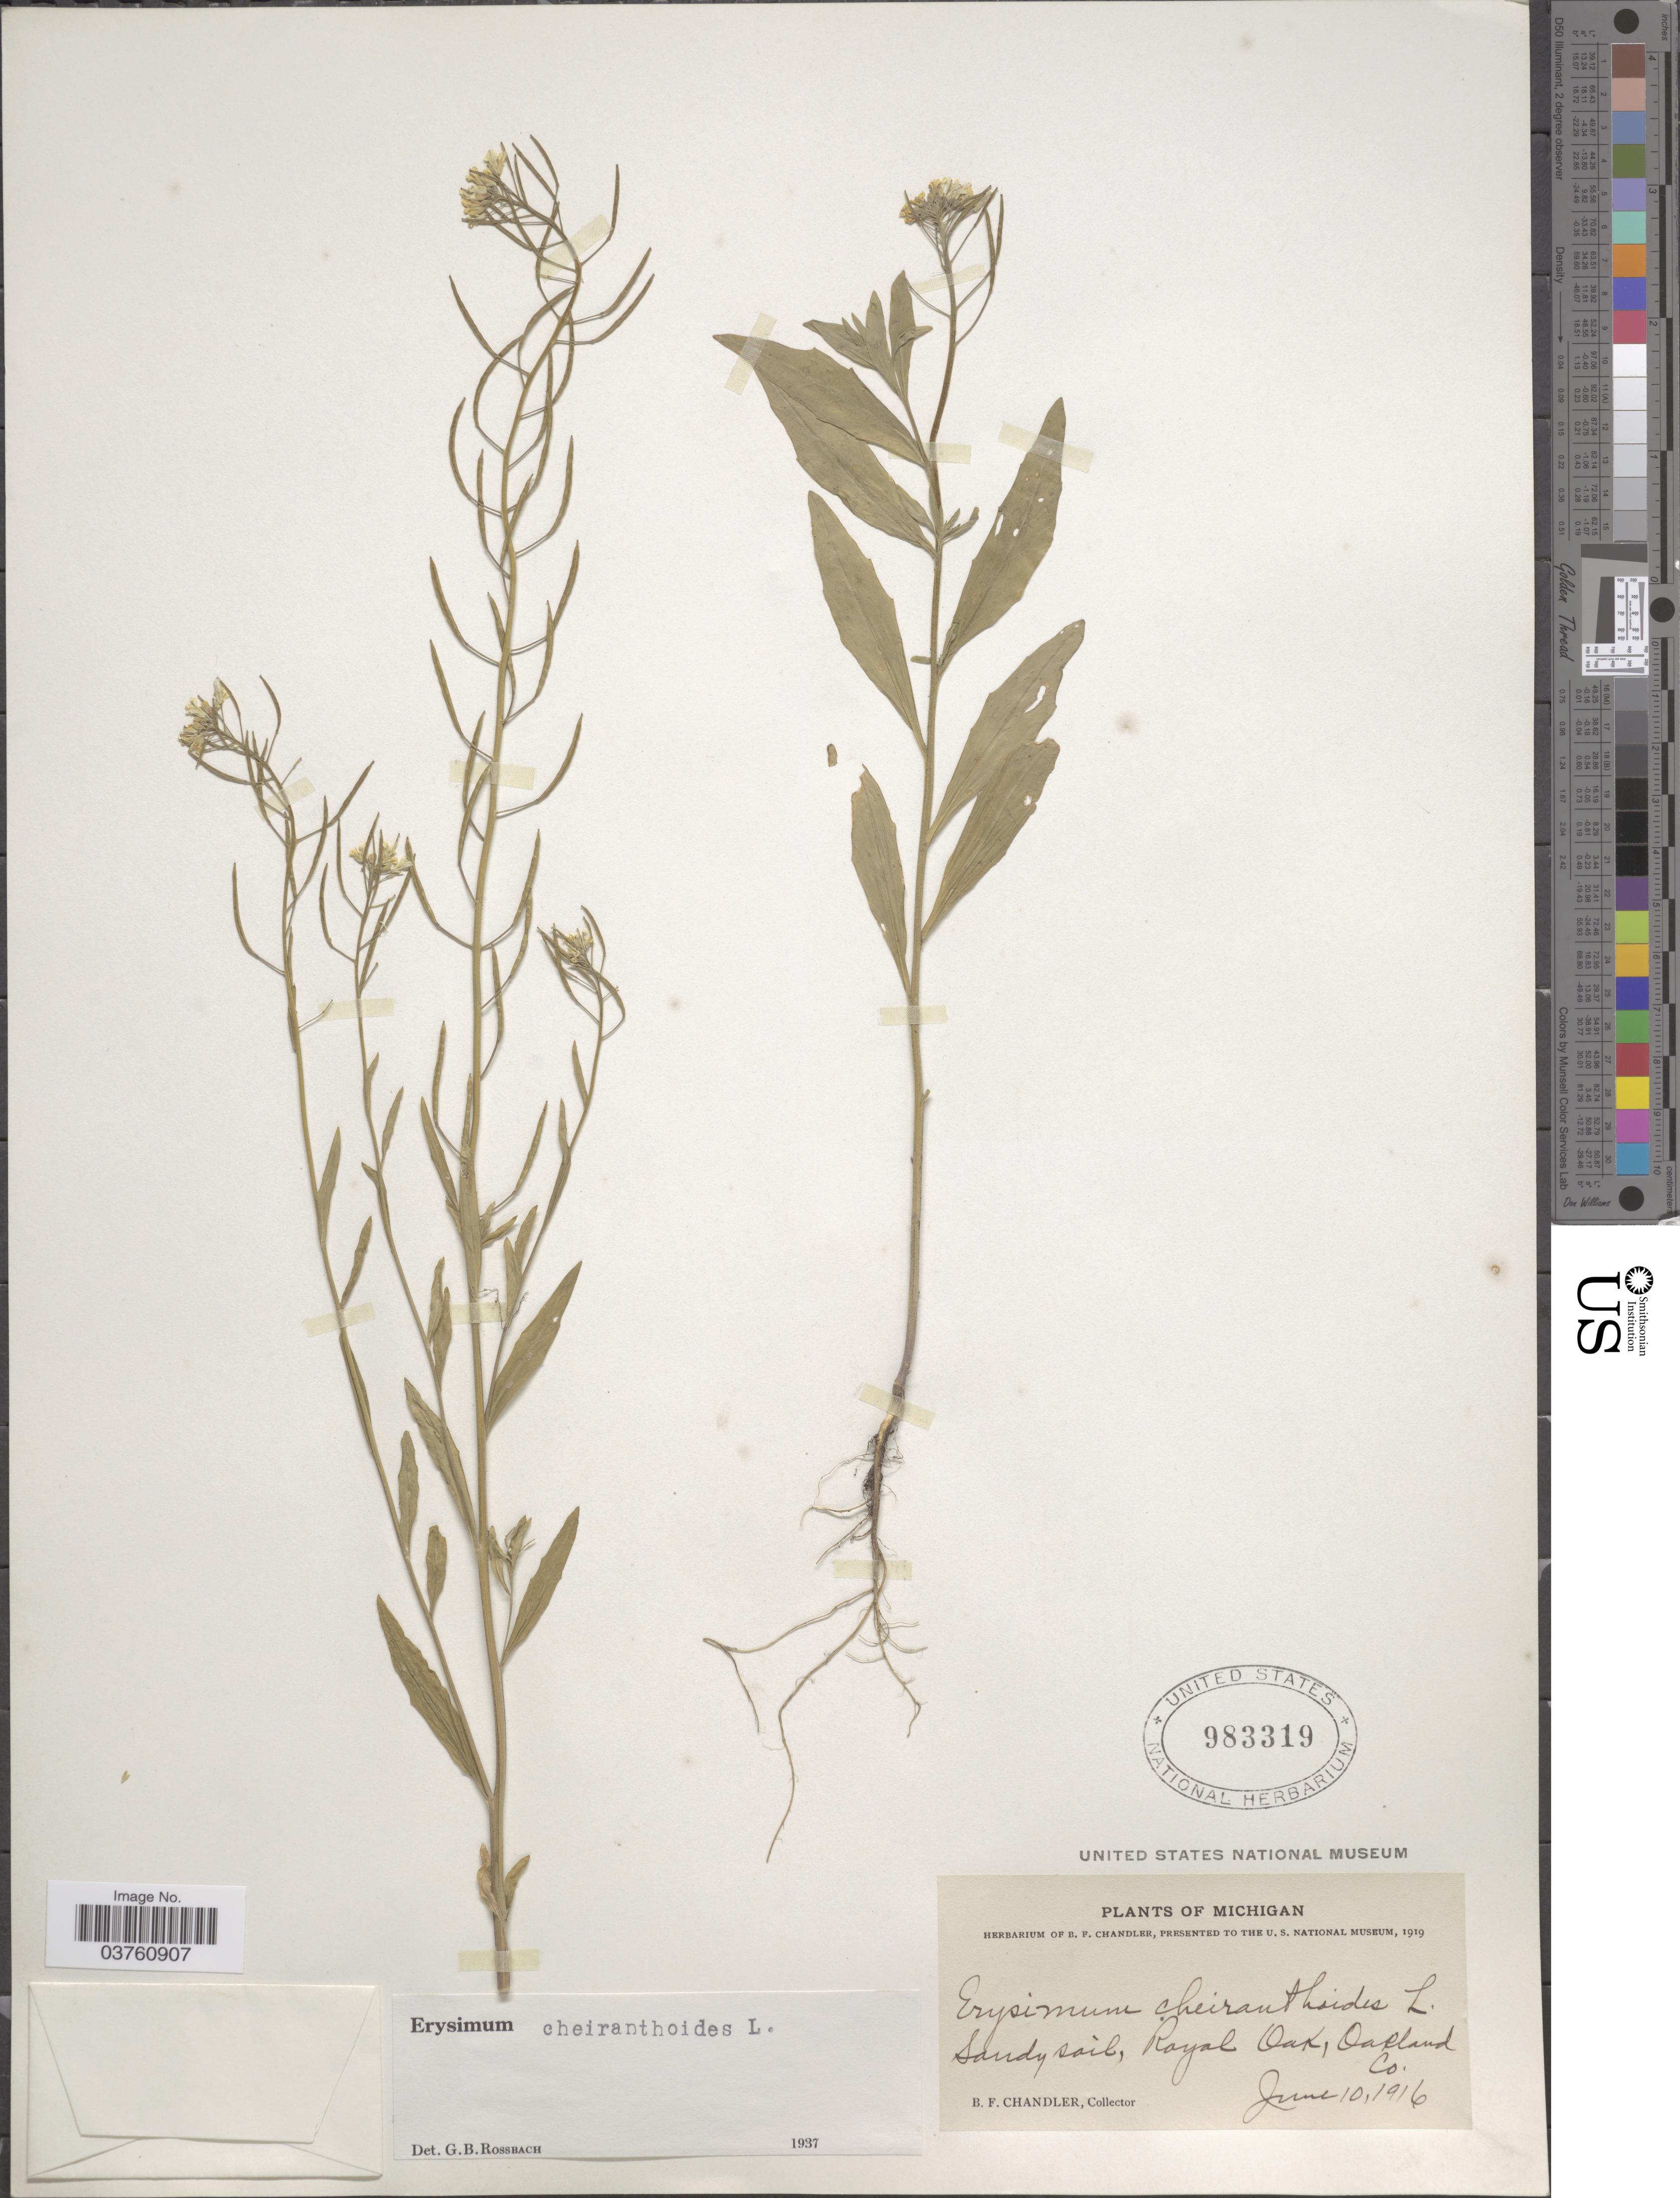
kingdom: Plantae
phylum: Tracheophyta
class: Magnoliopsida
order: Brassicales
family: Brassicaceae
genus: Erysimum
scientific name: Erysimum cheiranthoides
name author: L.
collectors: B. F. Chandler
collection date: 1916-06-10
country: United States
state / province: Michigan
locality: Sandy soil, Royal Oak, Oakland Co.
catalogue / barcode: US 983319